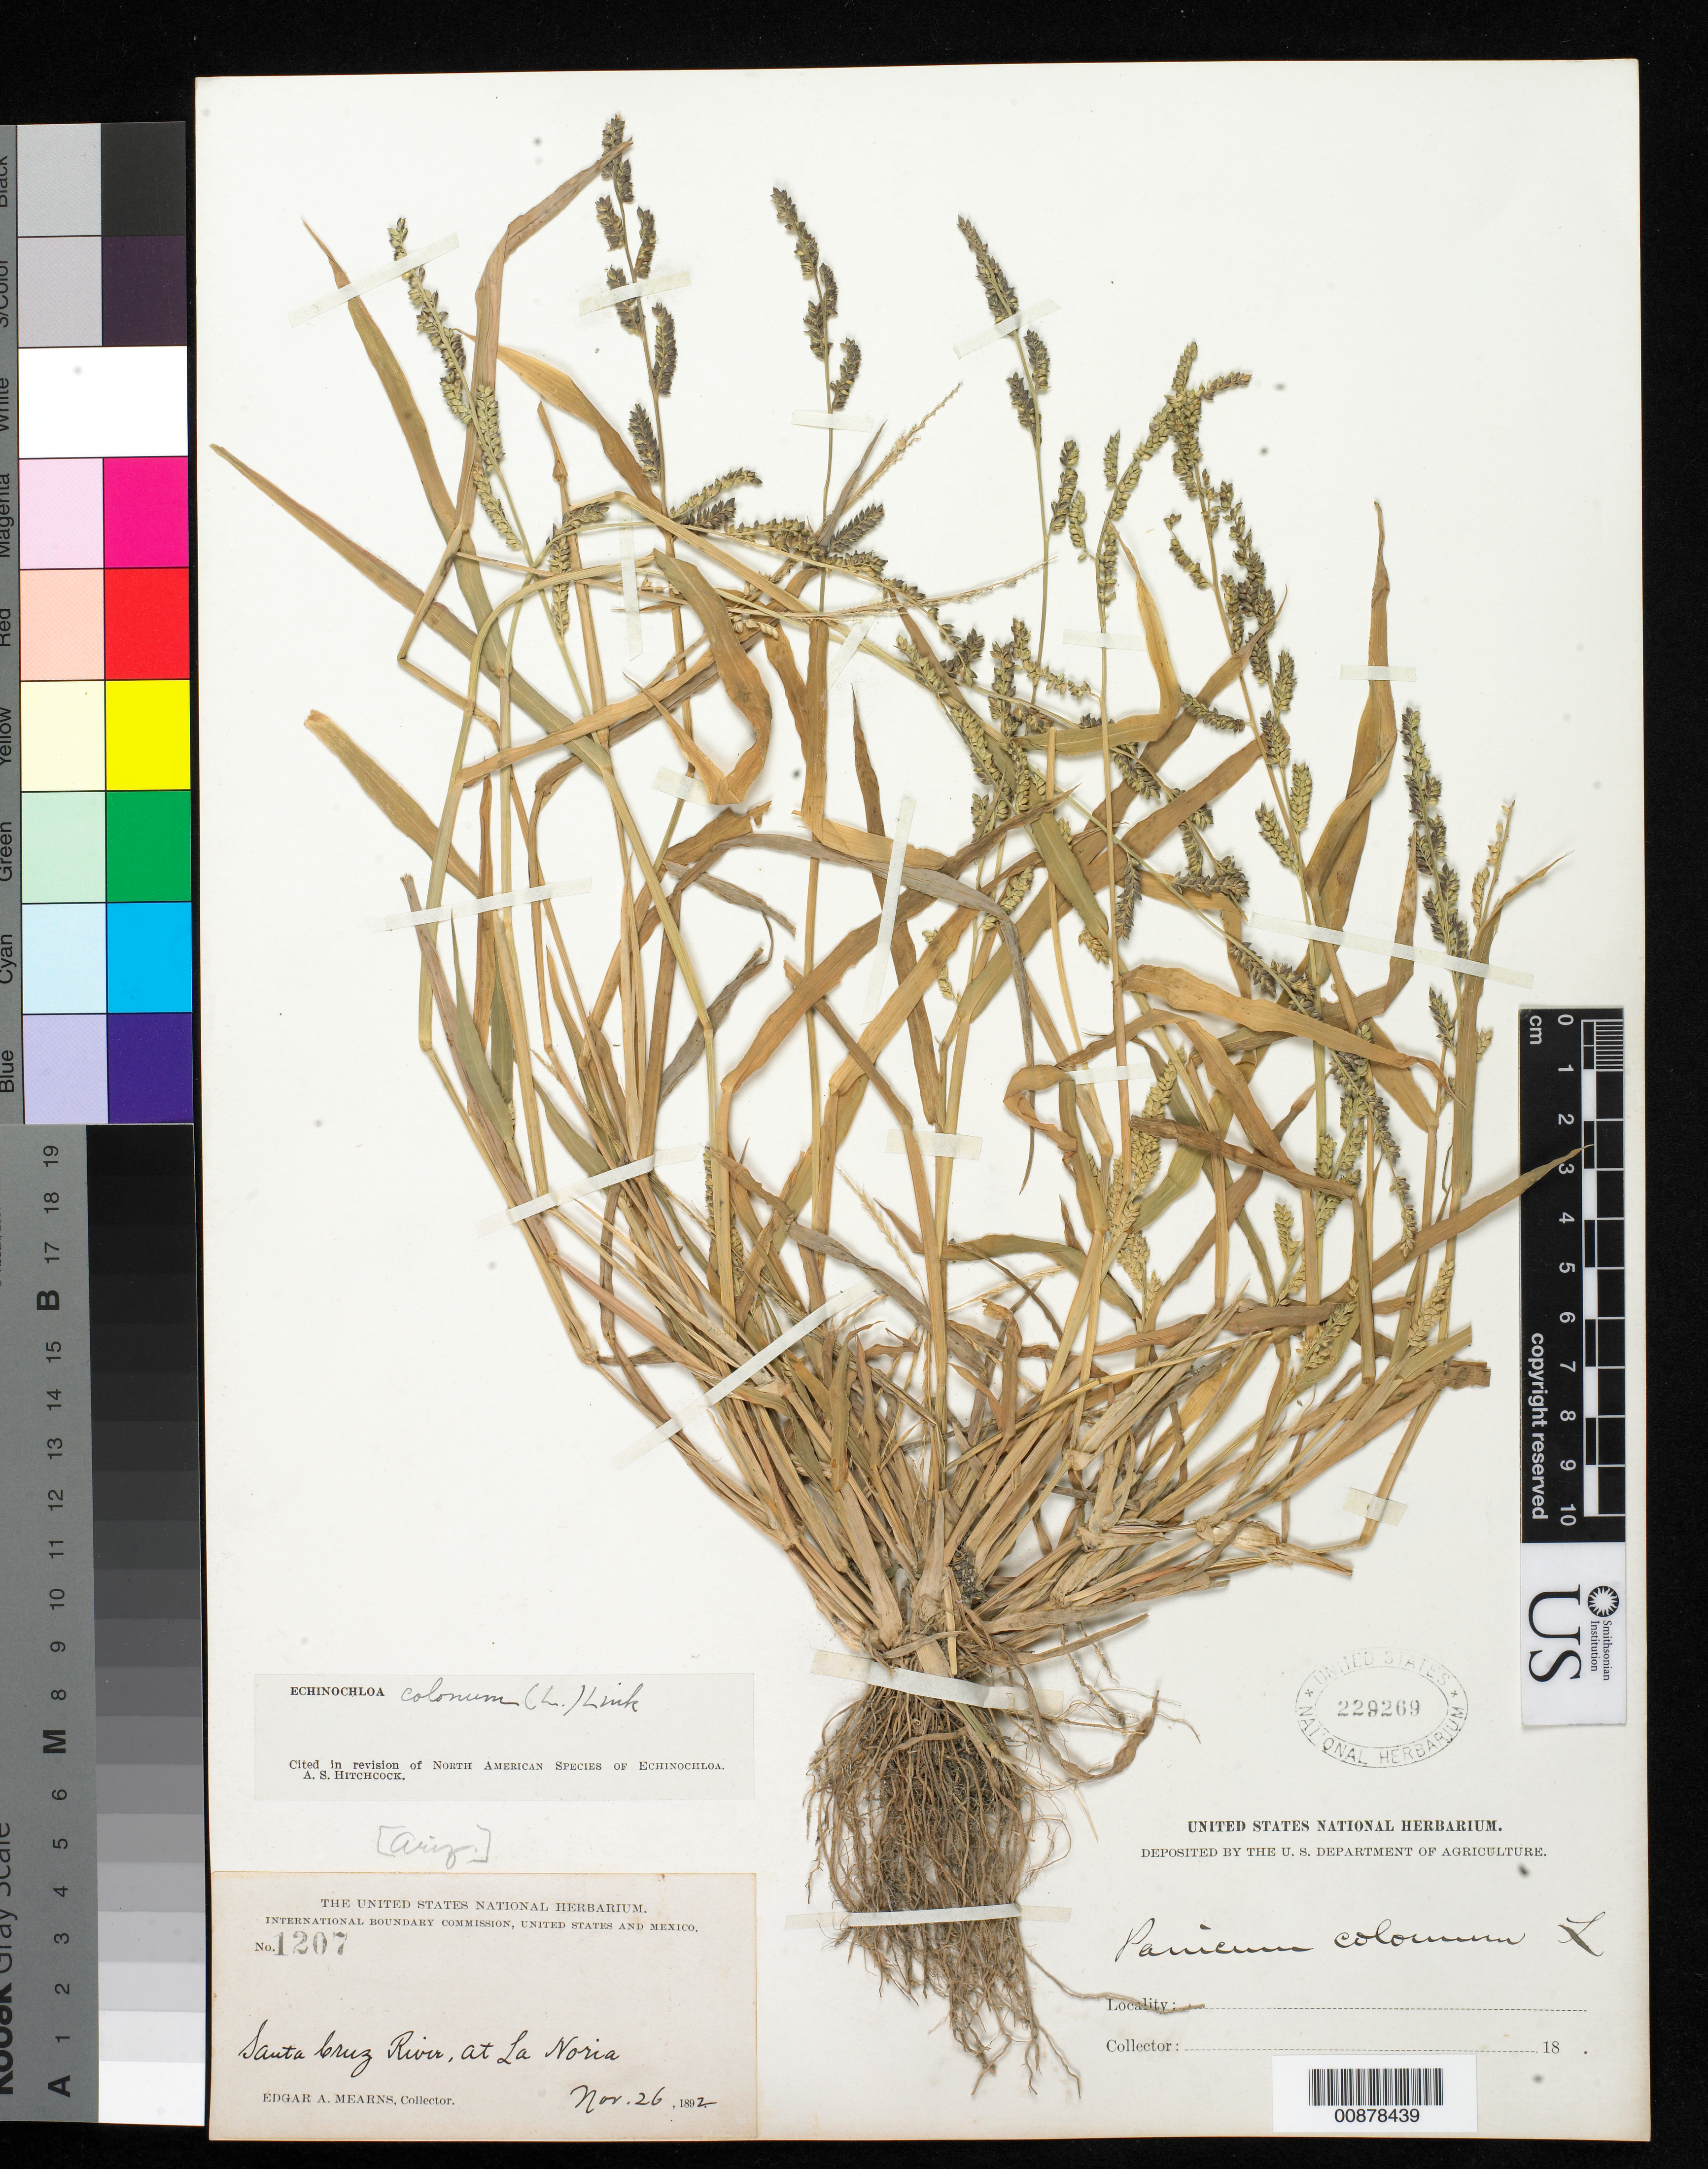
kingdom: Plantae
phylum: Tracheophyta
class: Liliopsida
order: Poales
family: Poaceae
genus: Echinochloa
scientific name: Echinochloa colonum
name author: (L.) Link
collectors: E. A. Mearns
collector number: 1207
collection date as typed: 26 Nov 1892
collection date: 1892-11-26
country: United States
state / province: Arizona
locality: Santa Cruz River, at La Noria.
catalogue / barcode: US 229269